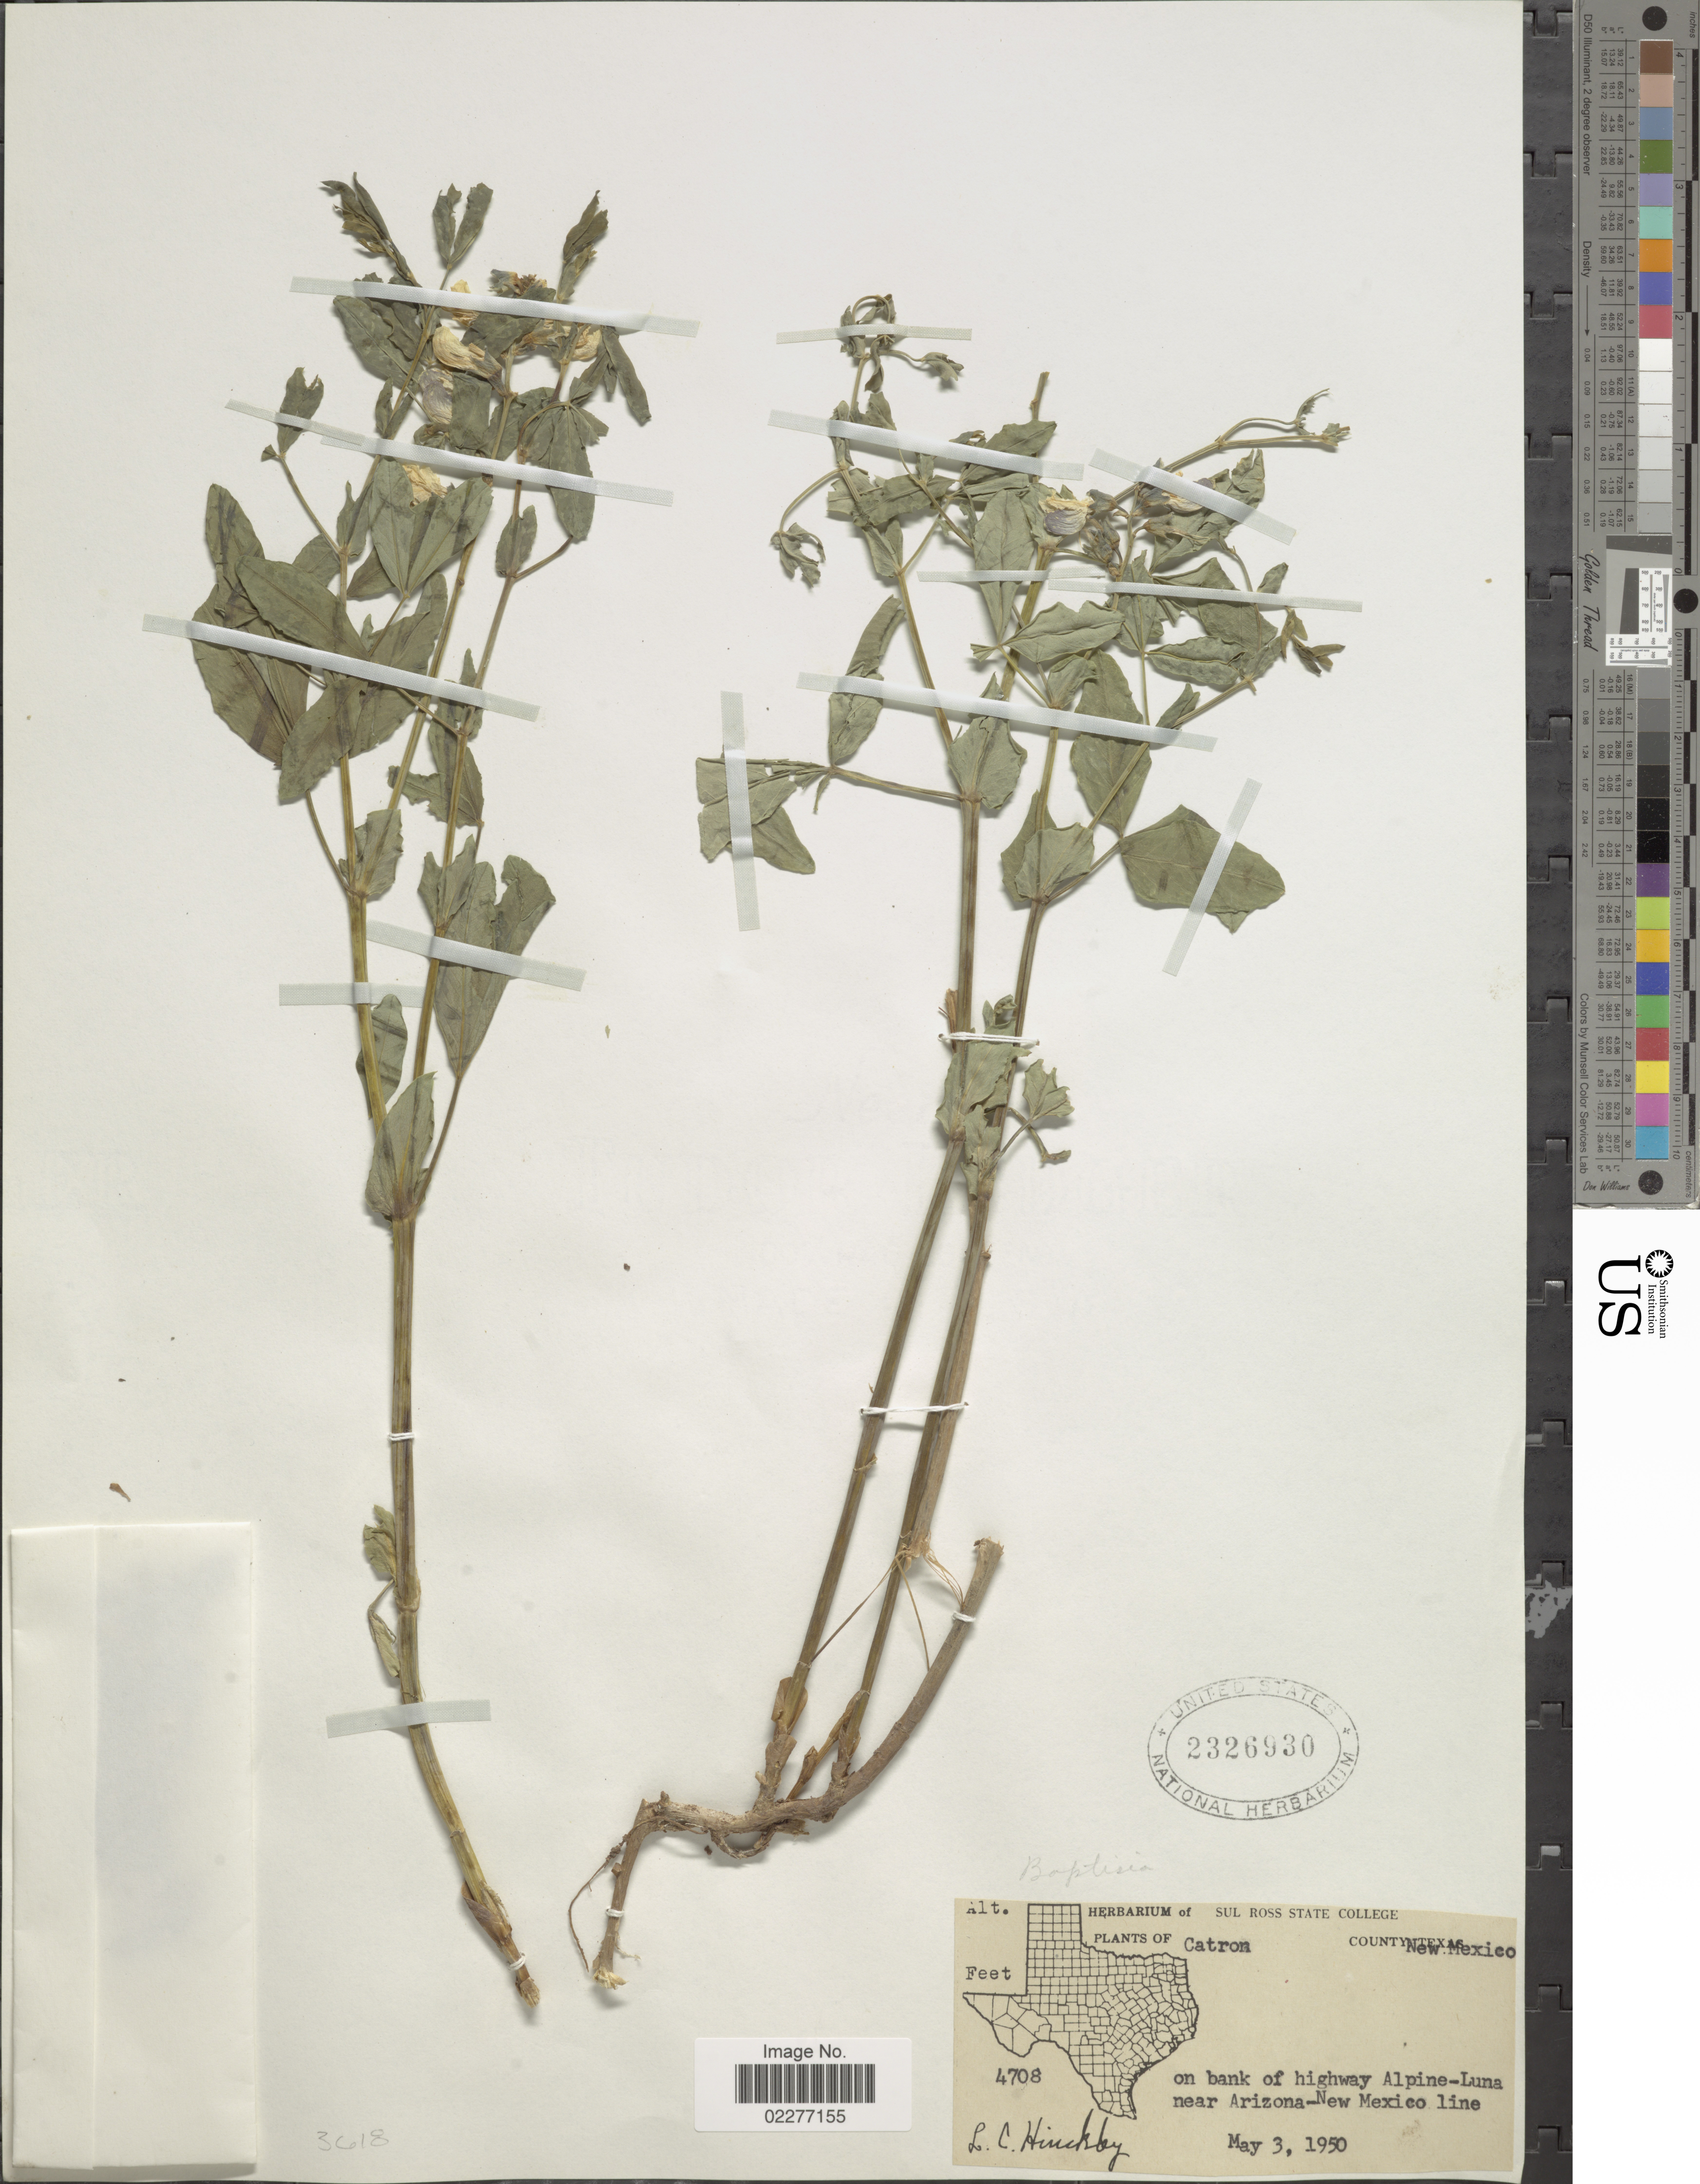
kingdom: Plantae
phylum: Tracheophyta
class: Magnoliopsida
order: Fabales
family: Fabaceae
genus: Baptisia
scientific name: Baptisia viridis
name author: Larisey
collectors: L. Hinckley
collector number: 4708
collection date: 1950-05-03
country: United States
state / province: New Mexico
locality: Catron, on bank of highway Alpine-Luna near Arizona-New Mexico line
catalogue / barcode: US 2326930